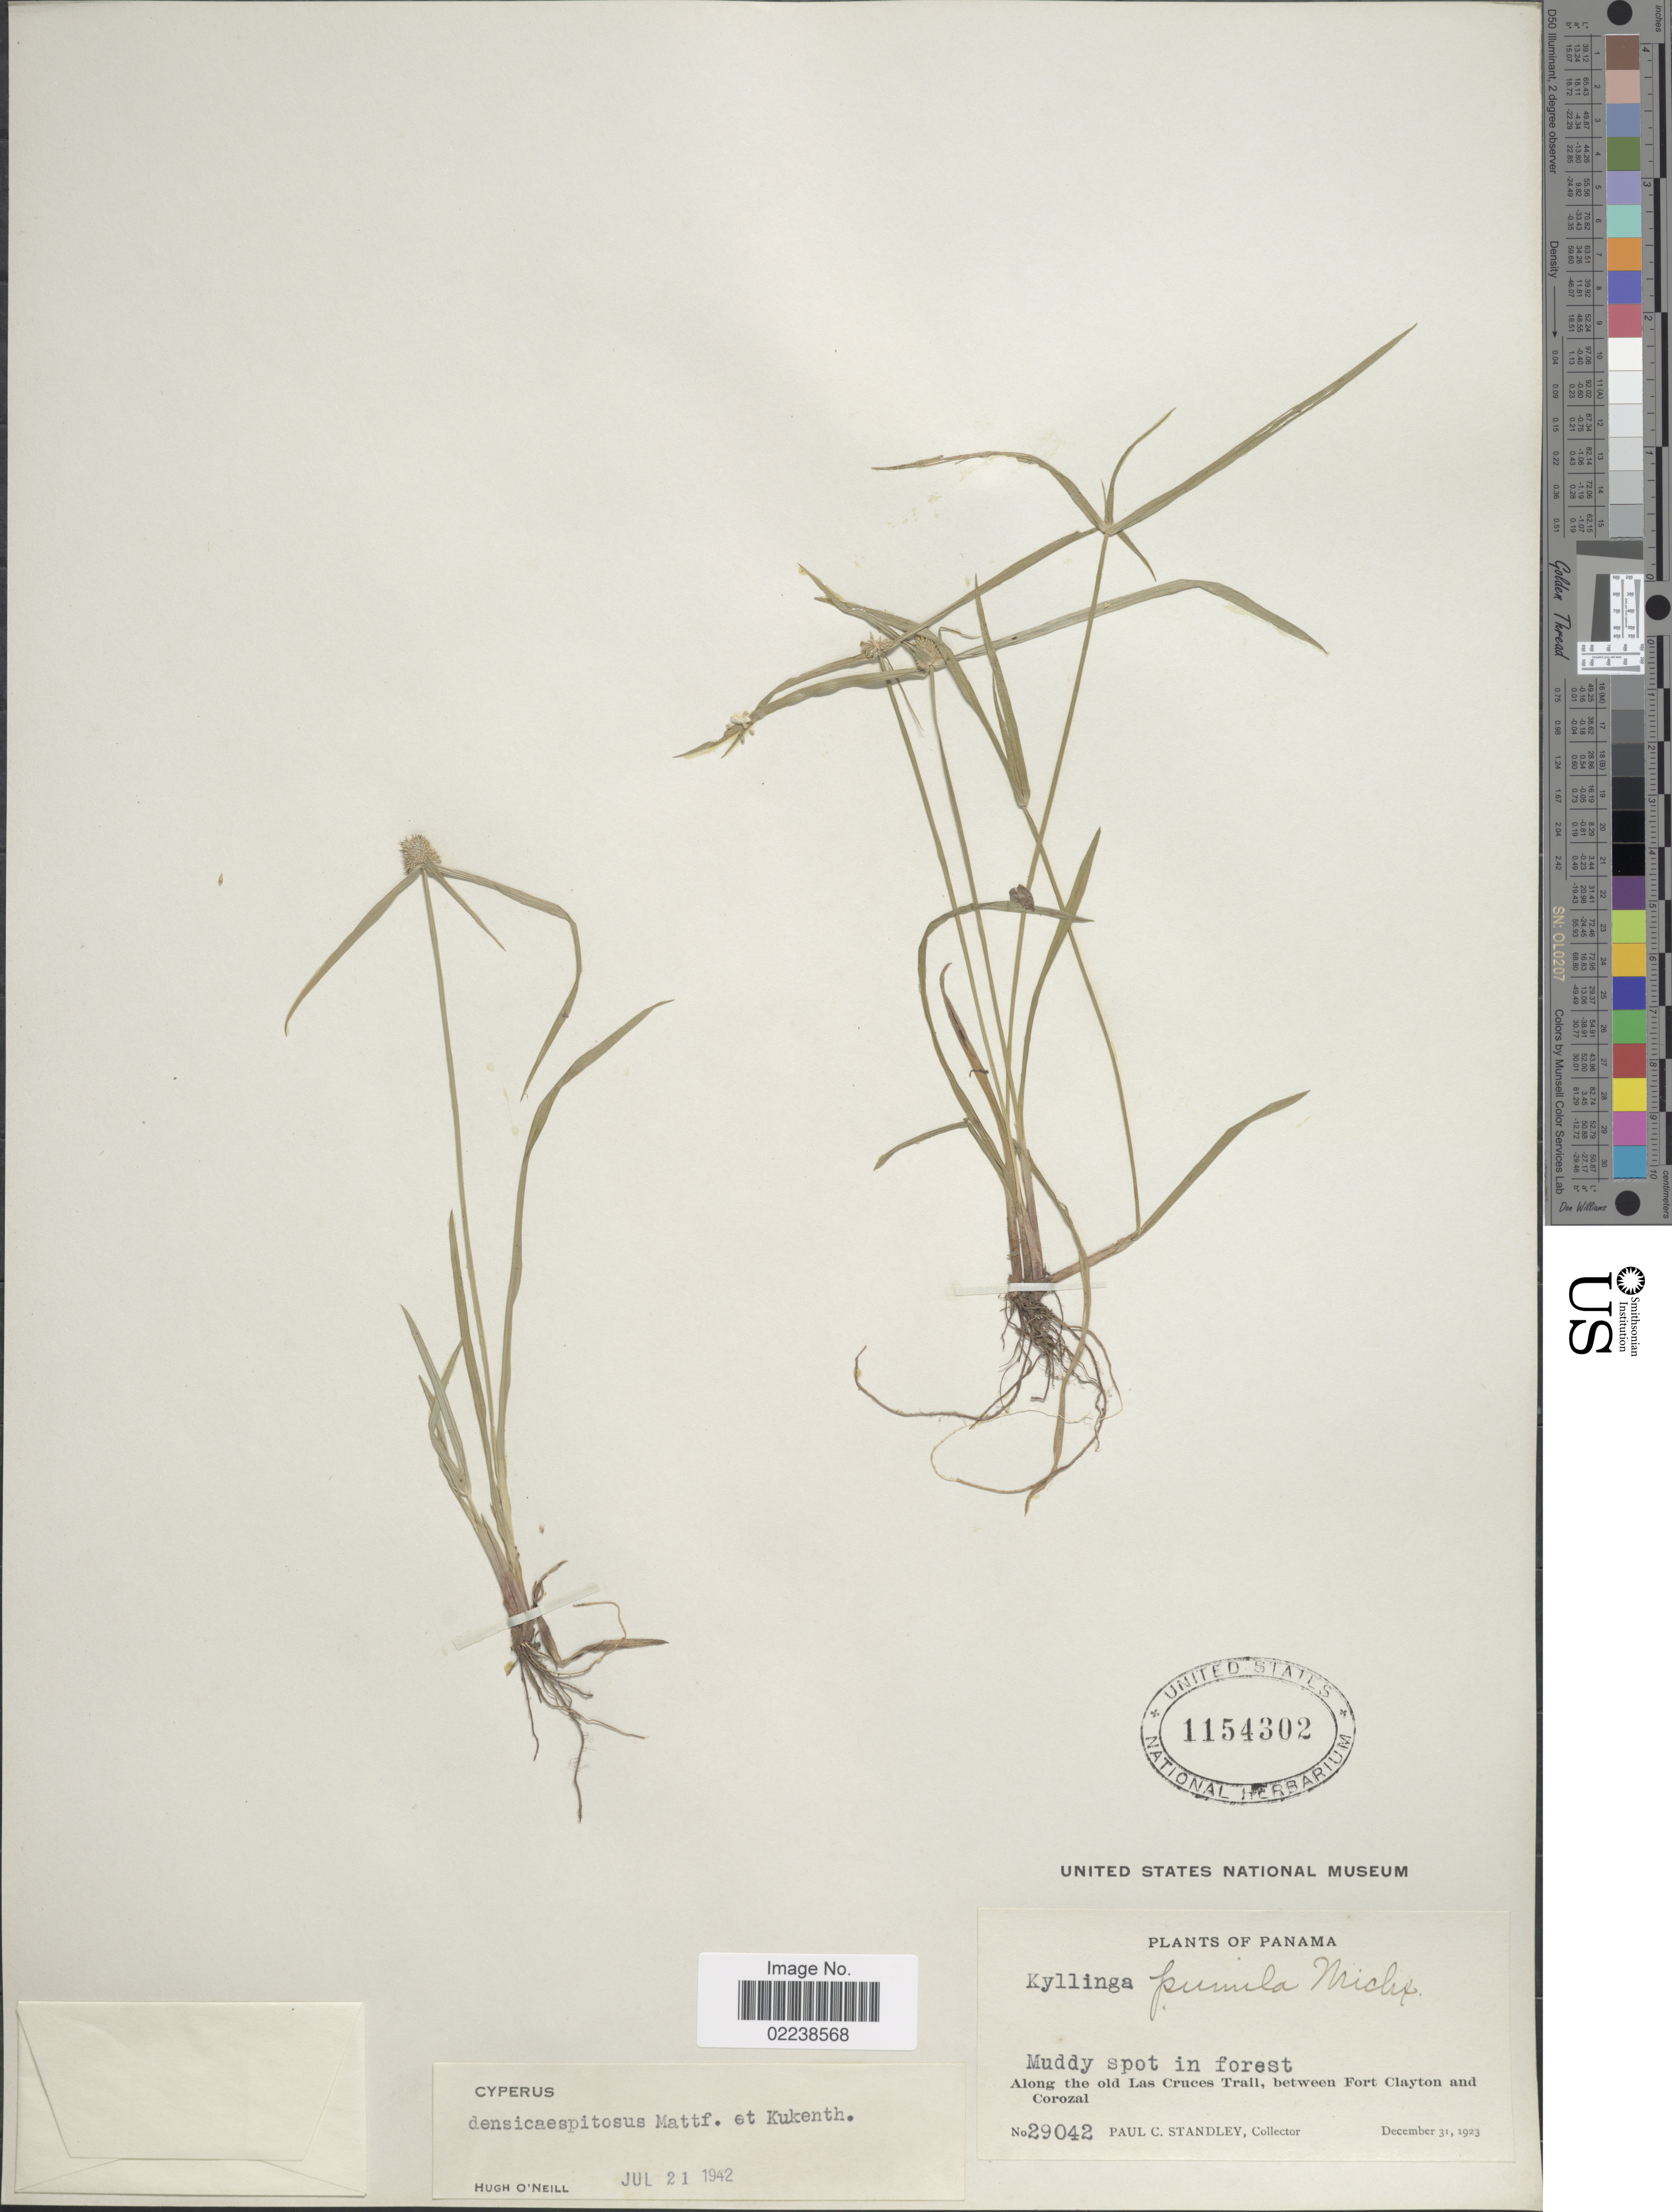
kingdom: Plantae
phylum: Tracheophyta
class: Liliopsida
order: Poales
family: Cyperaceae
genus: Cyperus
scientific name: Cyperus hortensis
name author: (Salzm. ex Steud.) Dorr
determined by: Strong, Mark T., (BOT), Smithsonian Institution - National Museum of Natural History (UNITED STATES)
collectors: P. C. Standley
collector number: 29042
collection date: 1923-12-31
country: Panama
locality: Muddy spot in forest. Along the old Las Cruces Trail, between Fort Clayton and Corozal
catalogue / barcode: US 1154302